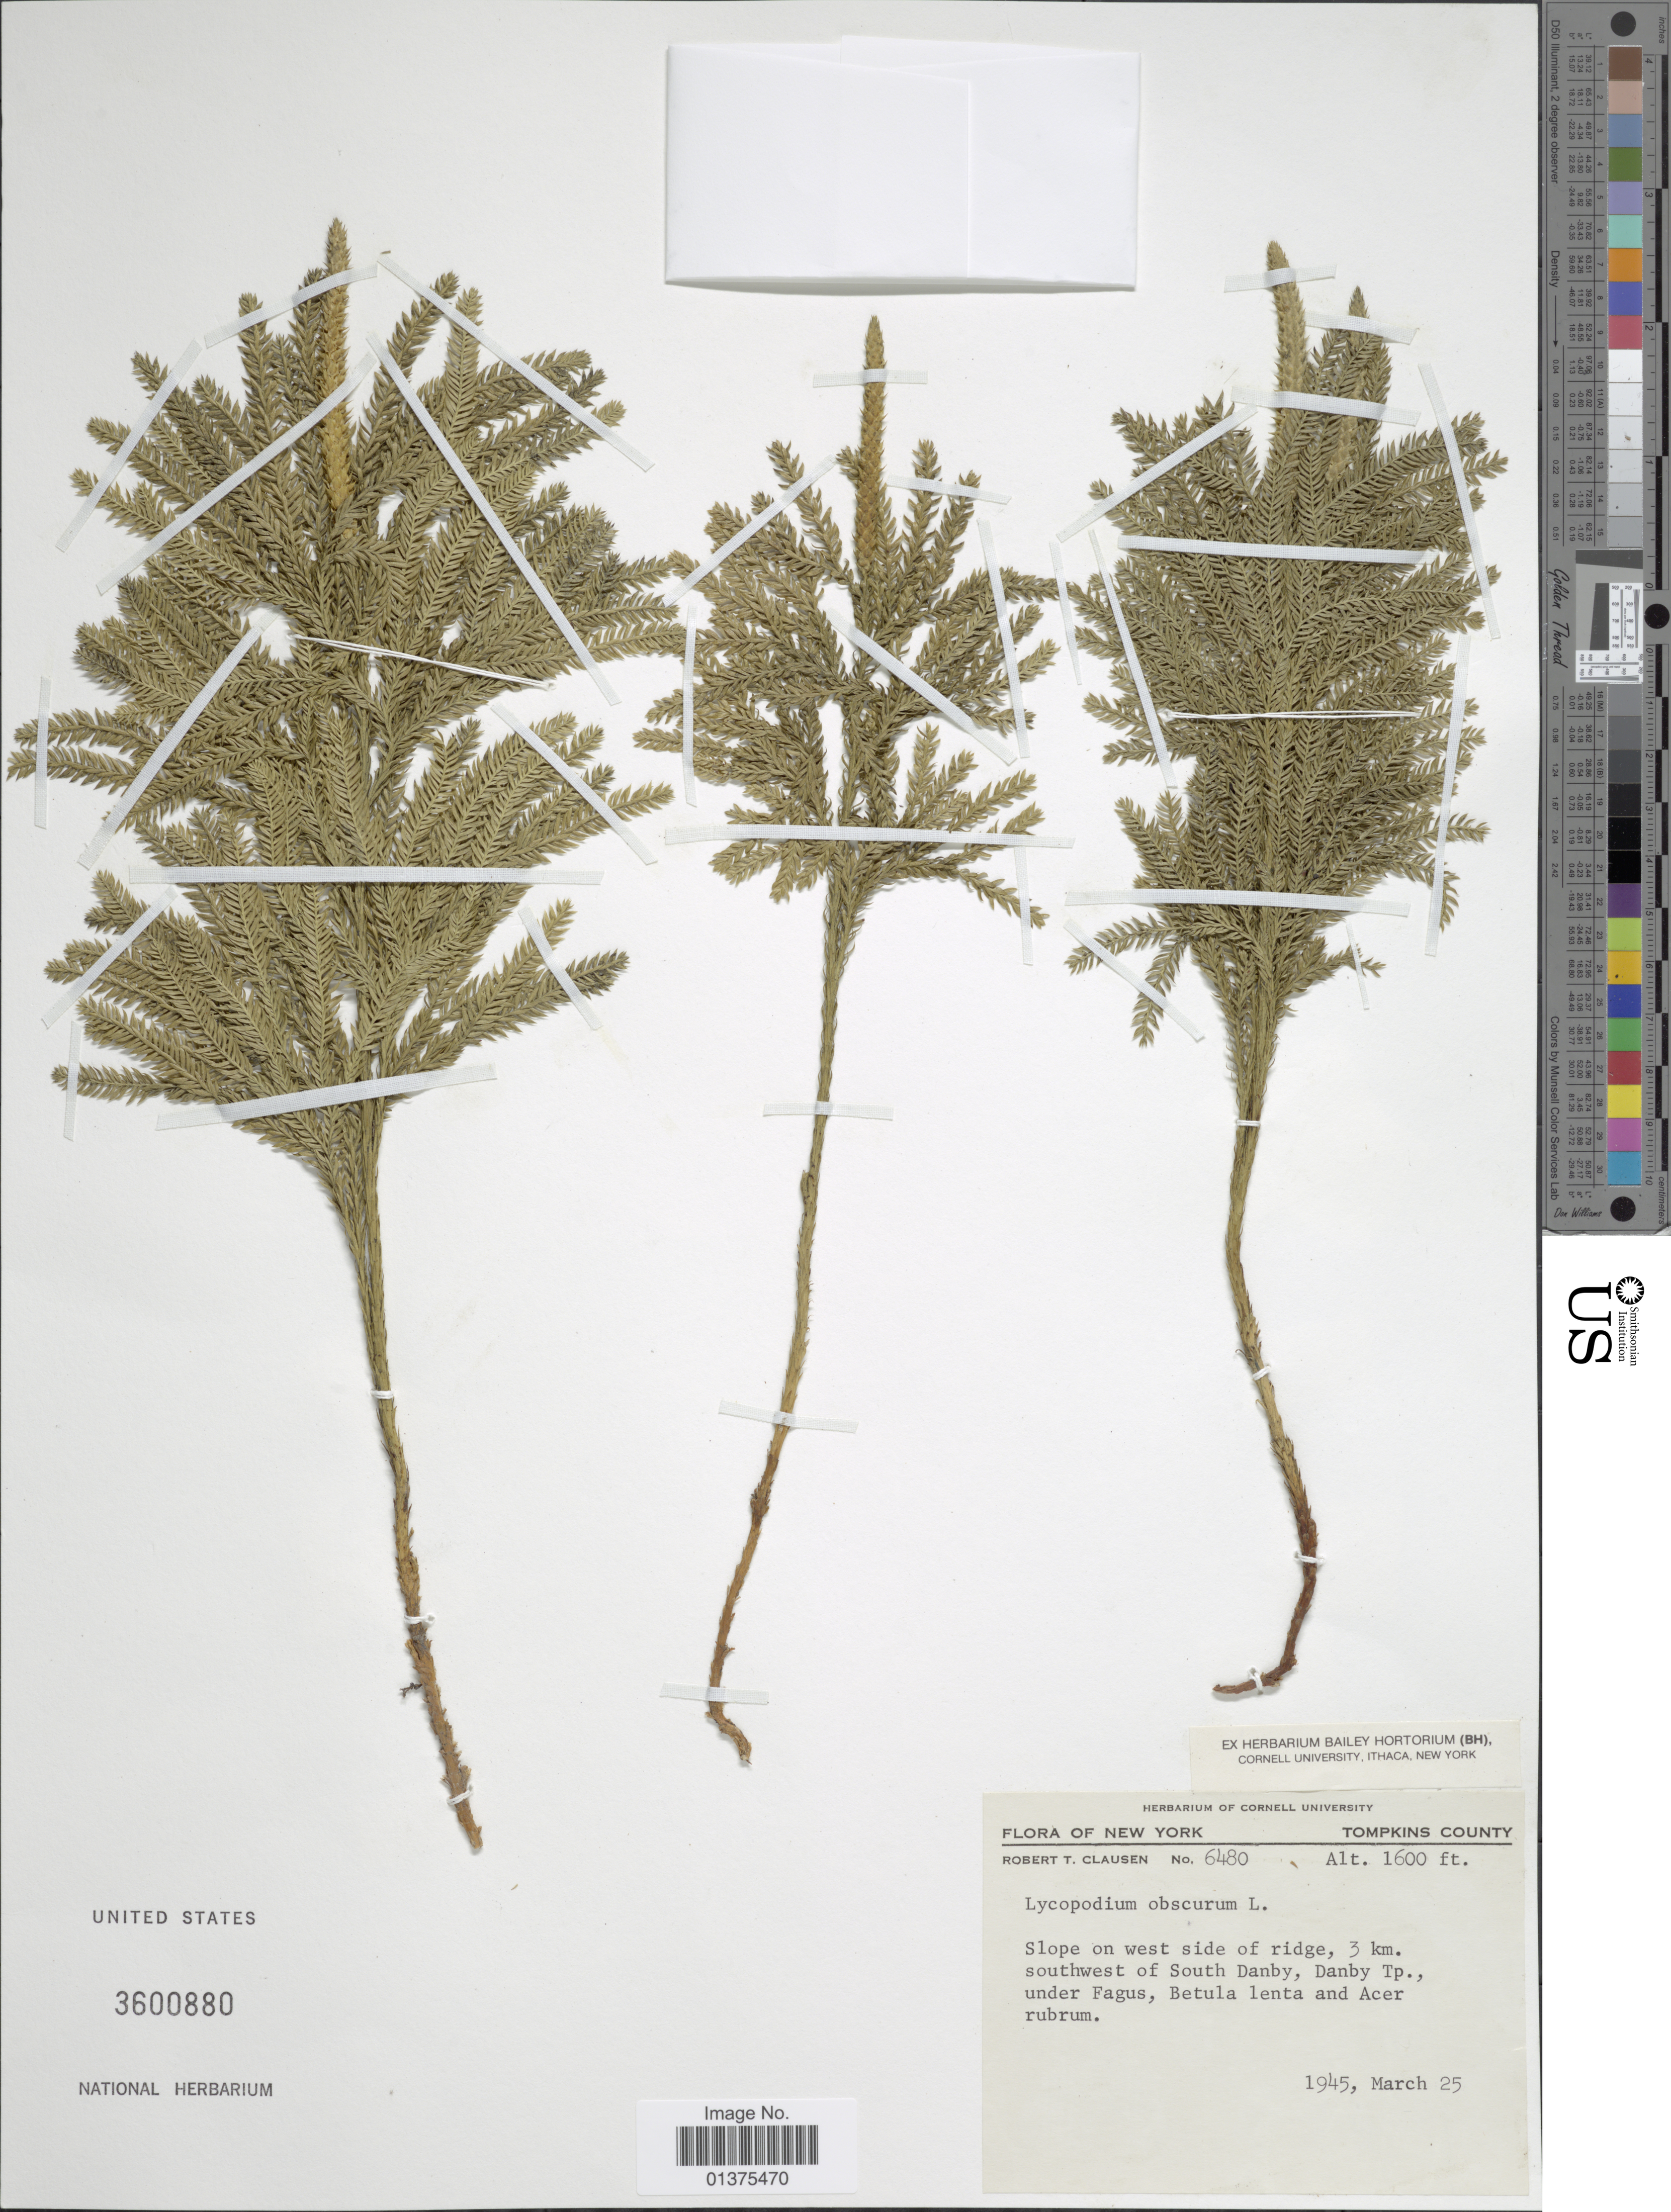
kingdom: Plantae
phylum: Tracheophyta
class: Lycopodiopsida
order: Lycopodiales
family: Lycopodiaceae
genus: Dendrolycopodium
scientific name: Dendrolycopodium obscurum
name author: (L.) A. Haines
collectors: R. T. Clausen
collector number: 6480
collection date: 1945-03-25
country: United States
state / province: New York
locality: Tompkins County, Slope on west side of ridge, 3 km southwest of South Danby, Danby Tp., under Fagus, Betula lenta and Acer rubrum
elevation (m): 488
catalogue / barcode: US 3600880